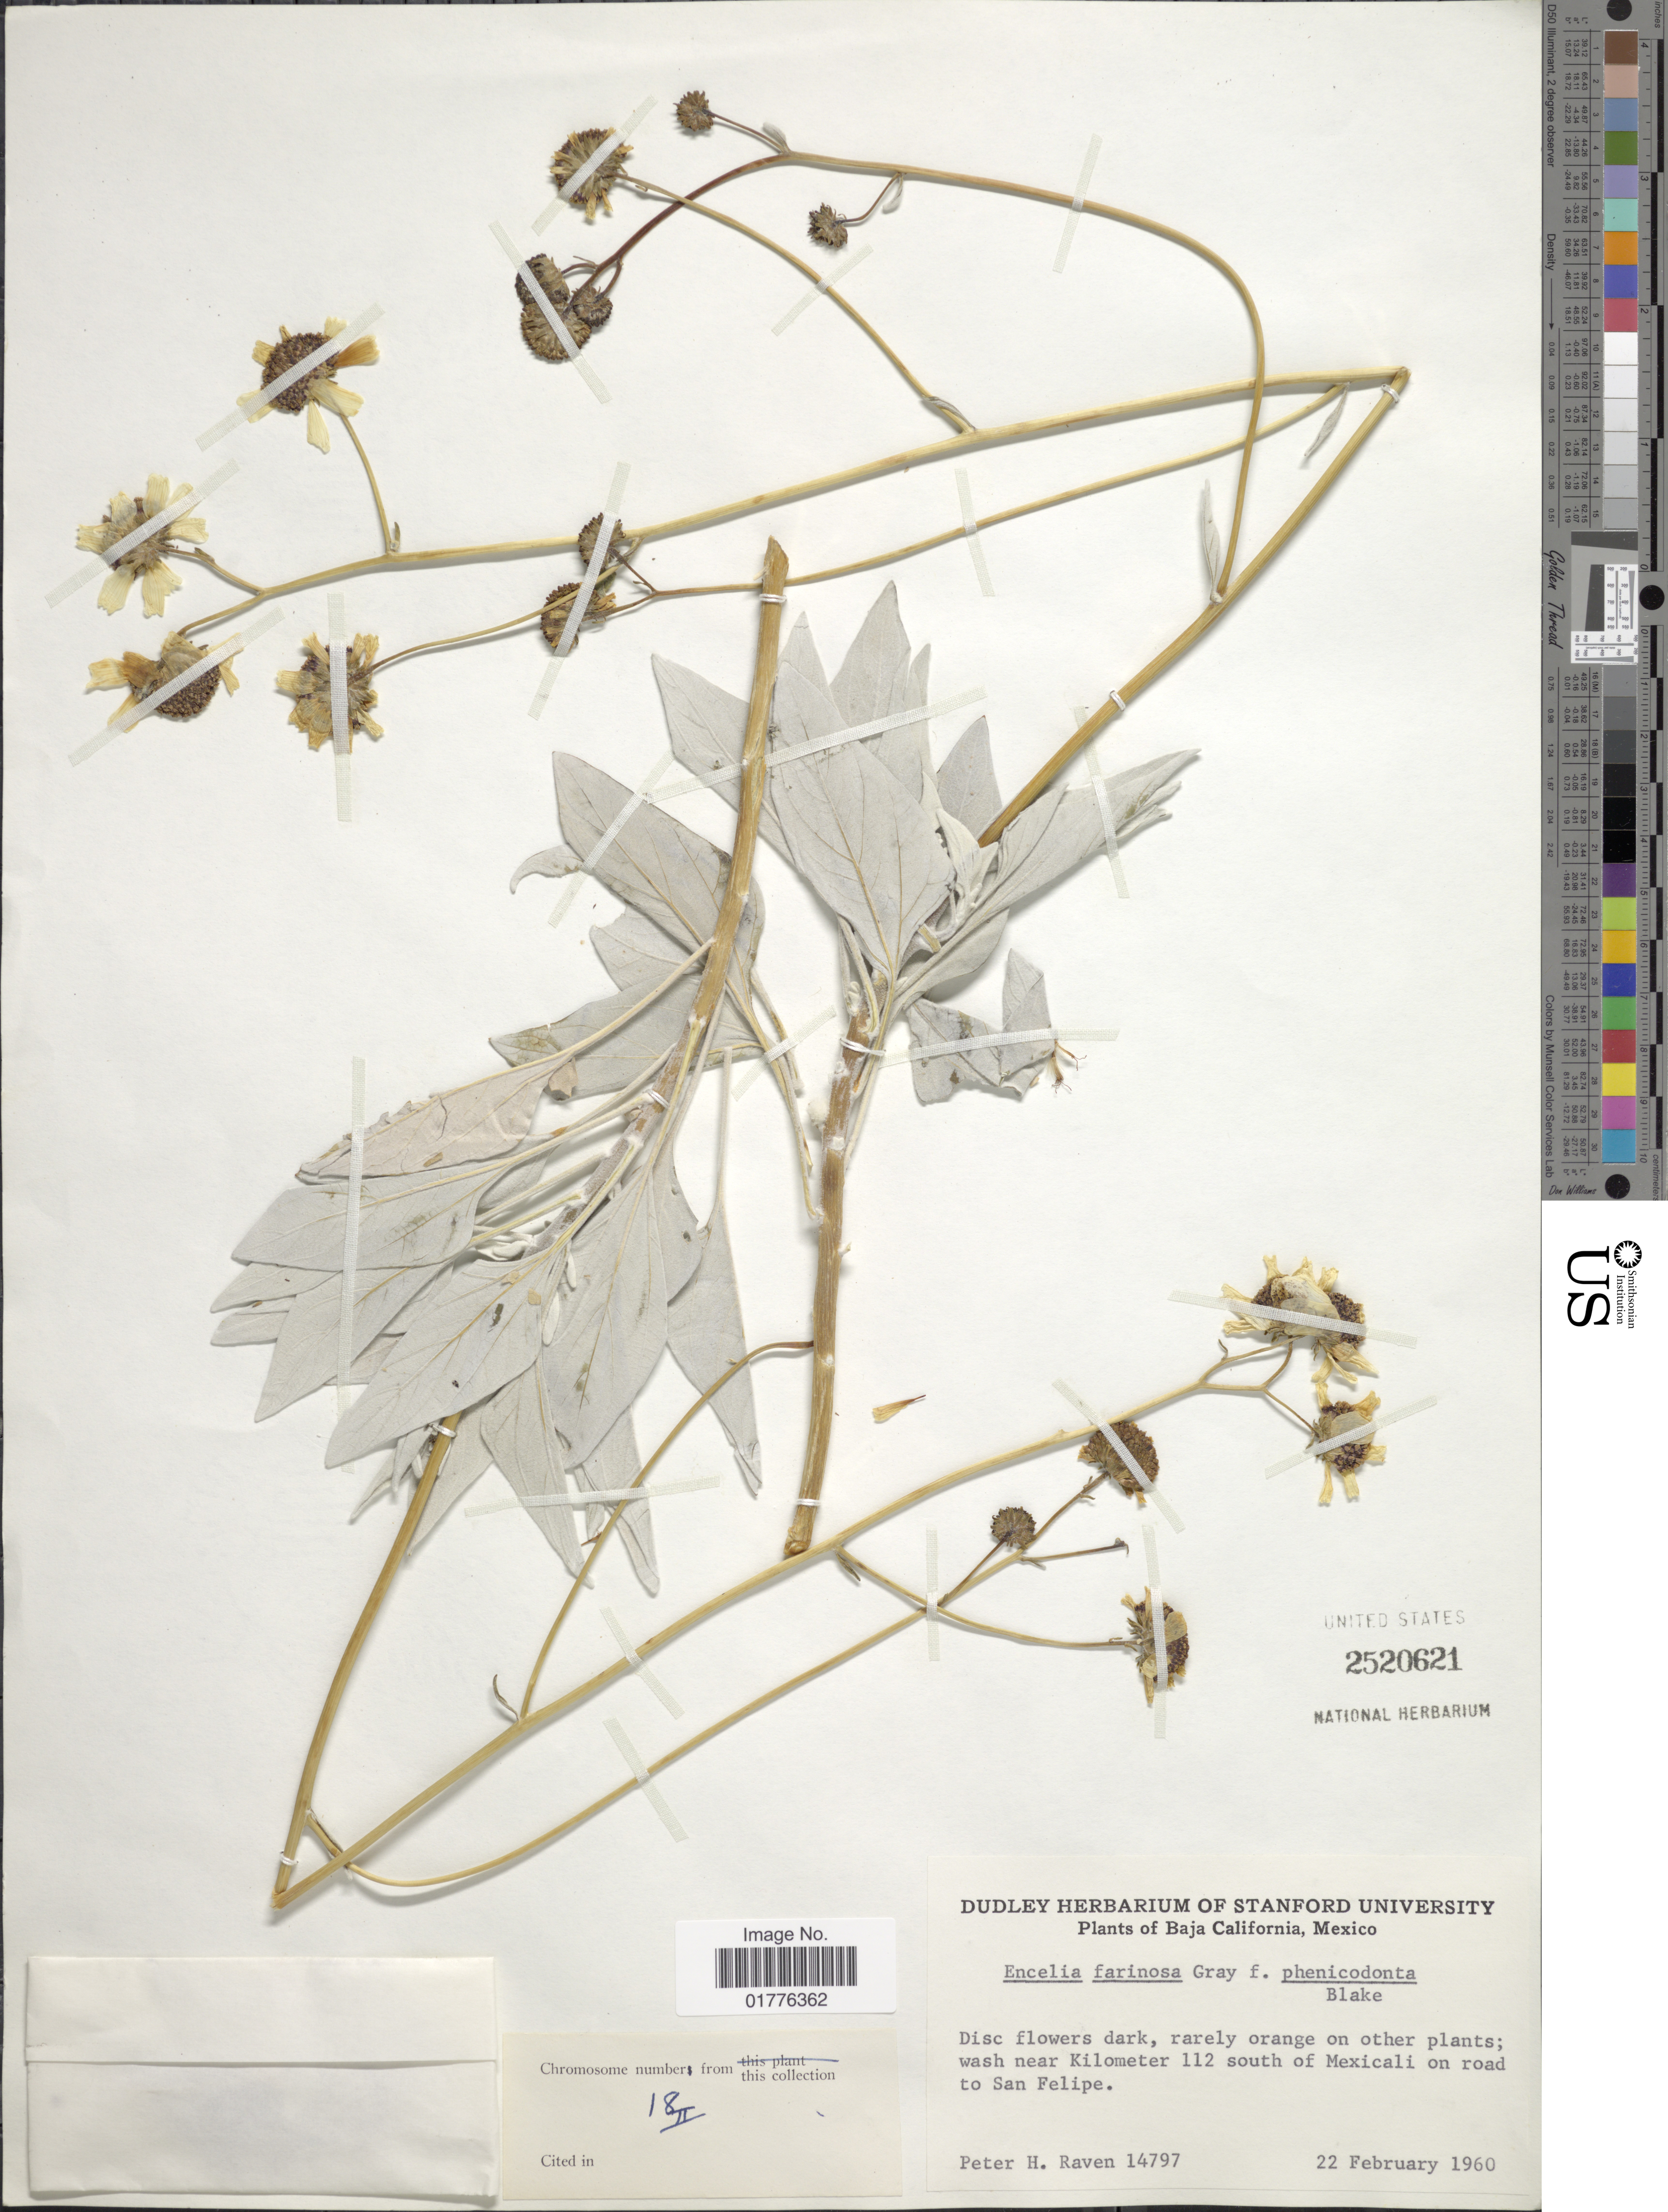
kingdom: Plantae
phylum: Tracheophyta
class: Magnoliopsida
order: Asterales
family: Asteraceae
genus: Encelia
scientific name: Encelia farinosa f. phenicodonta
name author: S.F. Blake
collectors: P. Raven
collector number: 14797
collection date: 1960-02-22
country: Mexico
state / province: Baja California Sur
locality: Near Kilometer 112 south of Mexicali on road to San Felipe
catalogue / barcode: US 2520621